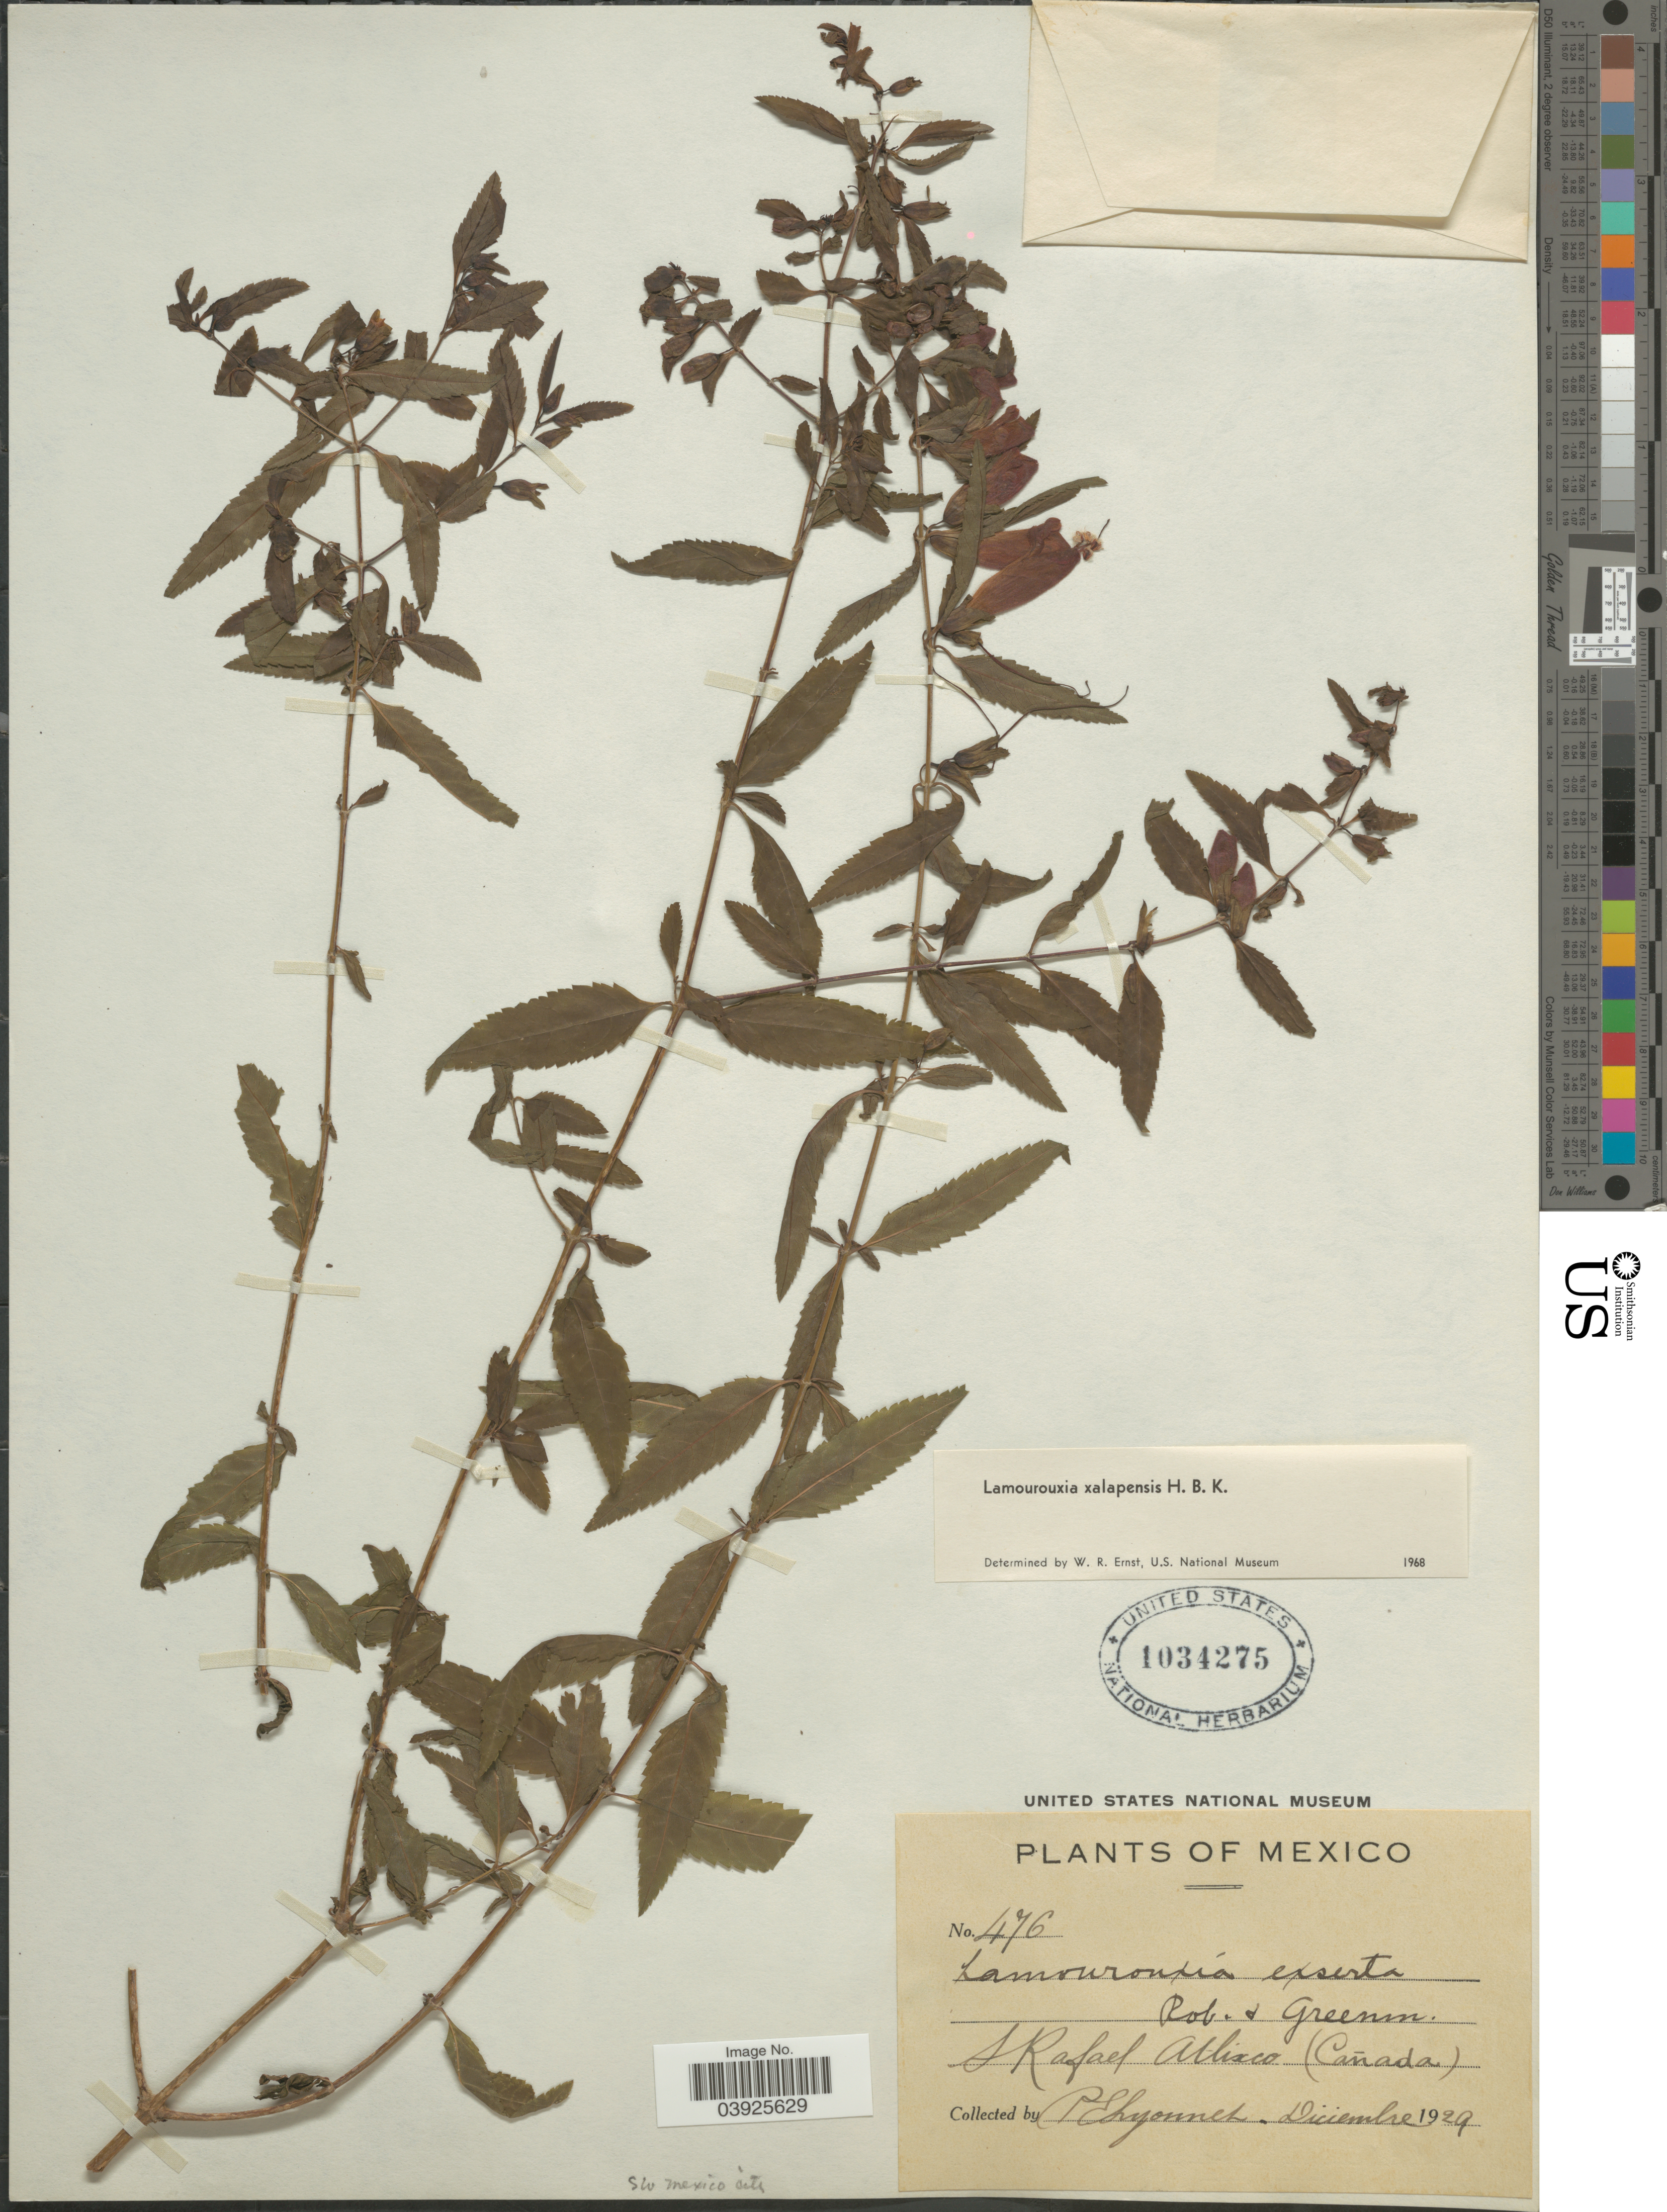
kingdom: Plantae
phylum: Tracheophyta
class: Magnoliopsida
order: Lamiales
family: Orobanchaceae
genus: Lamourouxia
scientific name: Lamourouxia xalapensis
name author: Kunth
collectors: C. Lyonnet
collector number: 476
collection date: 1929-12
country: Mexico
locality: S Rafael Atlixco (Cañada). SW mexico city.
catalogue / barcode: US 1034275